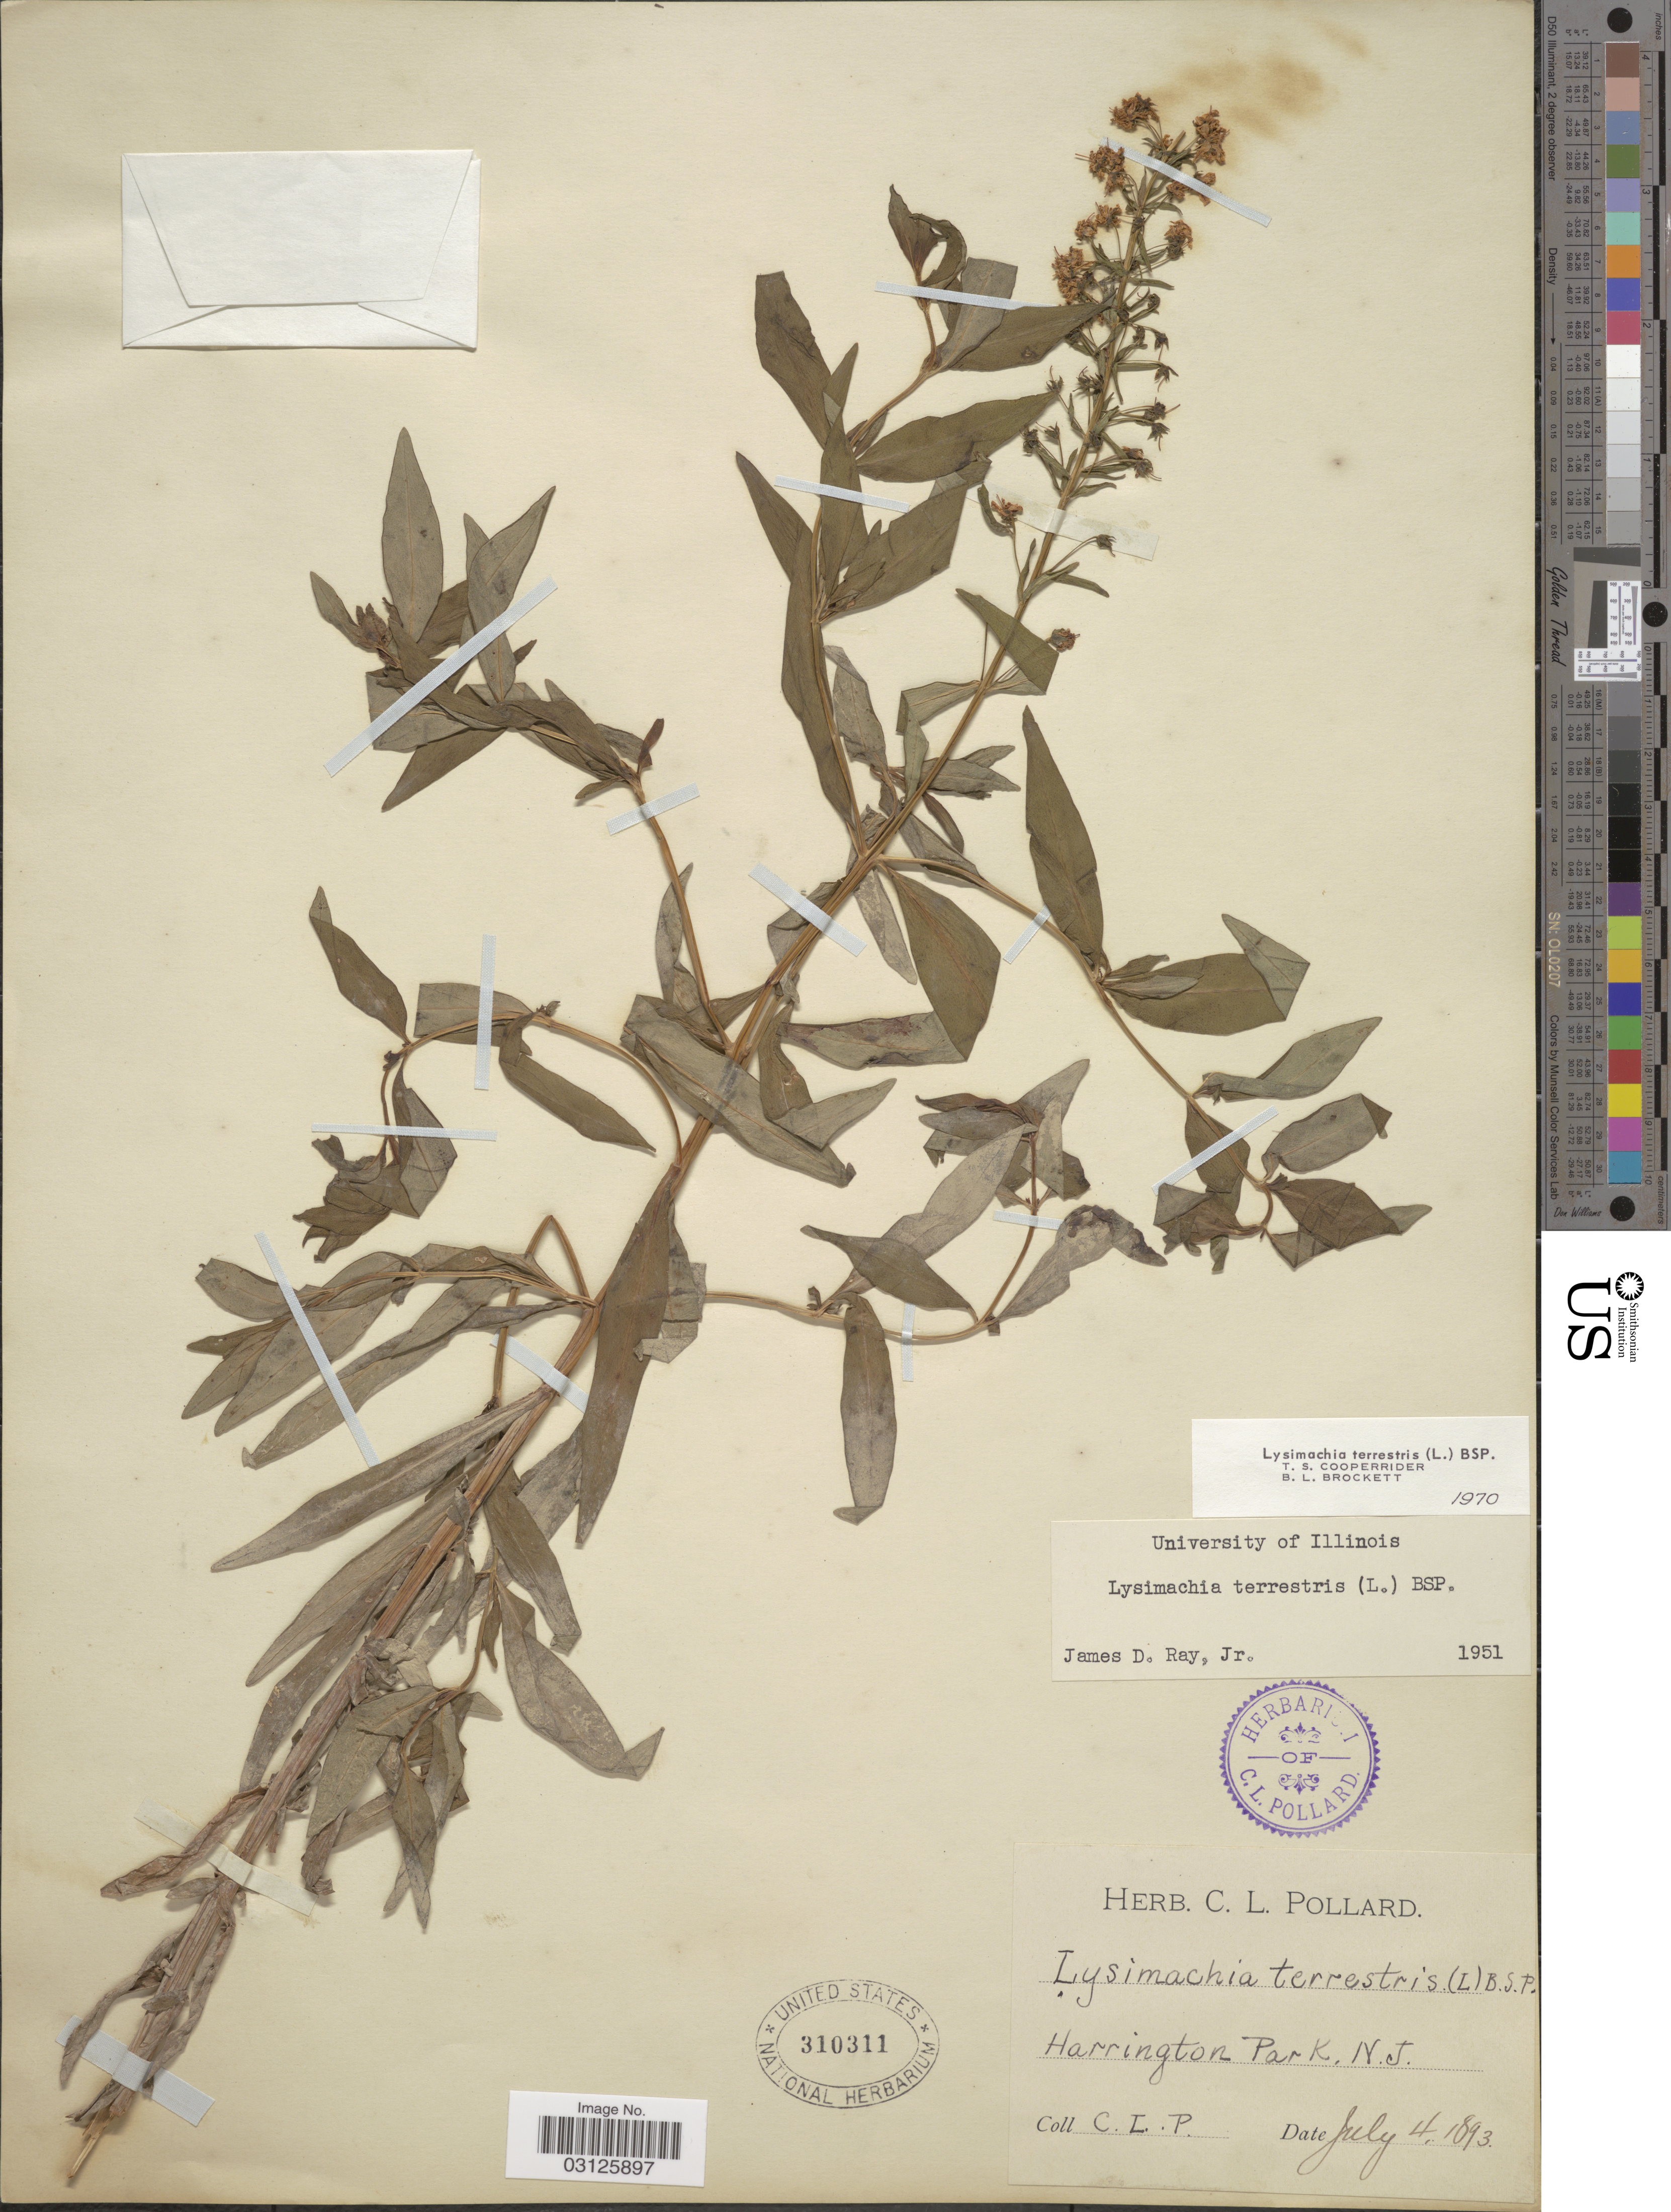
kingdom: Plantae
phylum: Tracheophyta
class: Magnoliopsida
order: Ericales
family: Primulaceae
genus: Lysimachia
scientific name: Lysimachia terrestris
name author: (L.) Britton, Stearns & Poggenb.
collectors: C. L. Pollard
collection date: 1893-07-04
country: United States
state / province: New Jersey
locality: Harrington Park, N. J.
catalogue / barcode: US 310311